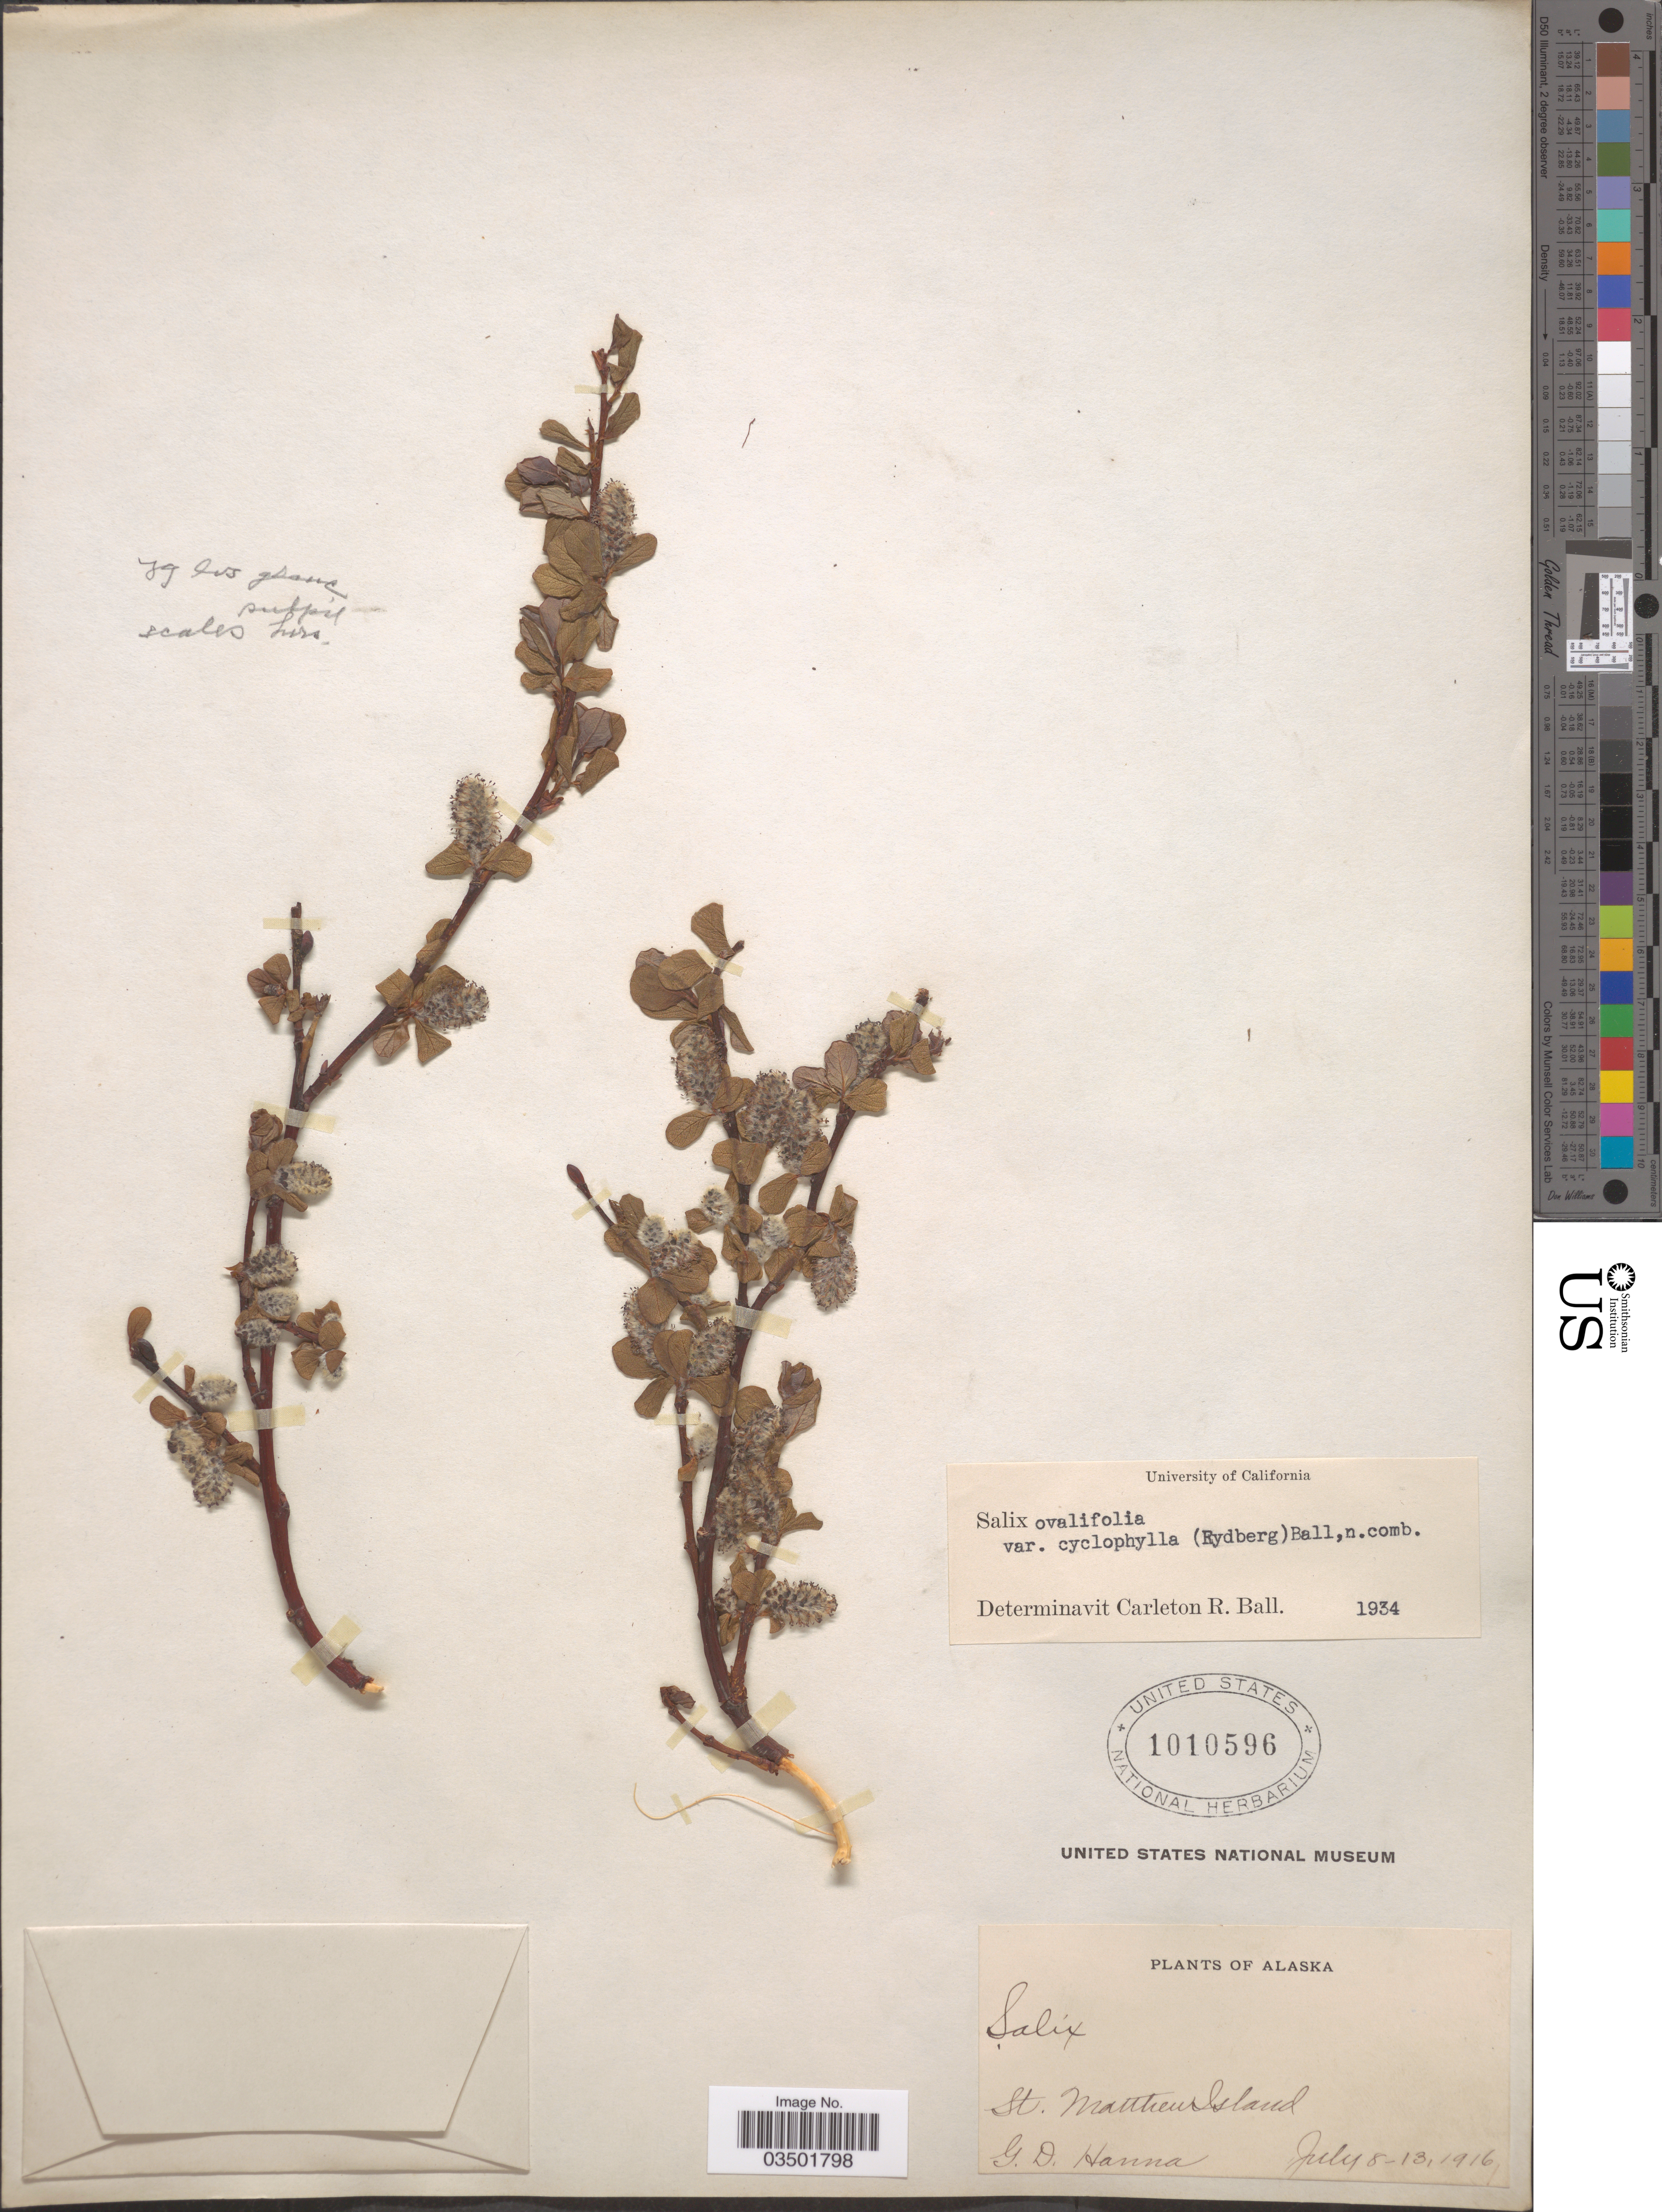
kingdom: Plantae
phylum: Tracheophyta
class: Magnoliopsida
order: Malpighiales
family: Salicaceae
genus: Salix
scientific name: Salix ovalifolia var. cyclophylla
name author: (Rydb.) C.R. Ball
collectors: G. D. Hanna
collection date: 1916-07-08/1916-07-13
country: United States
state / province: Alaska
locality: St. Matthew Island.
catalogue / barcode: US 1010596